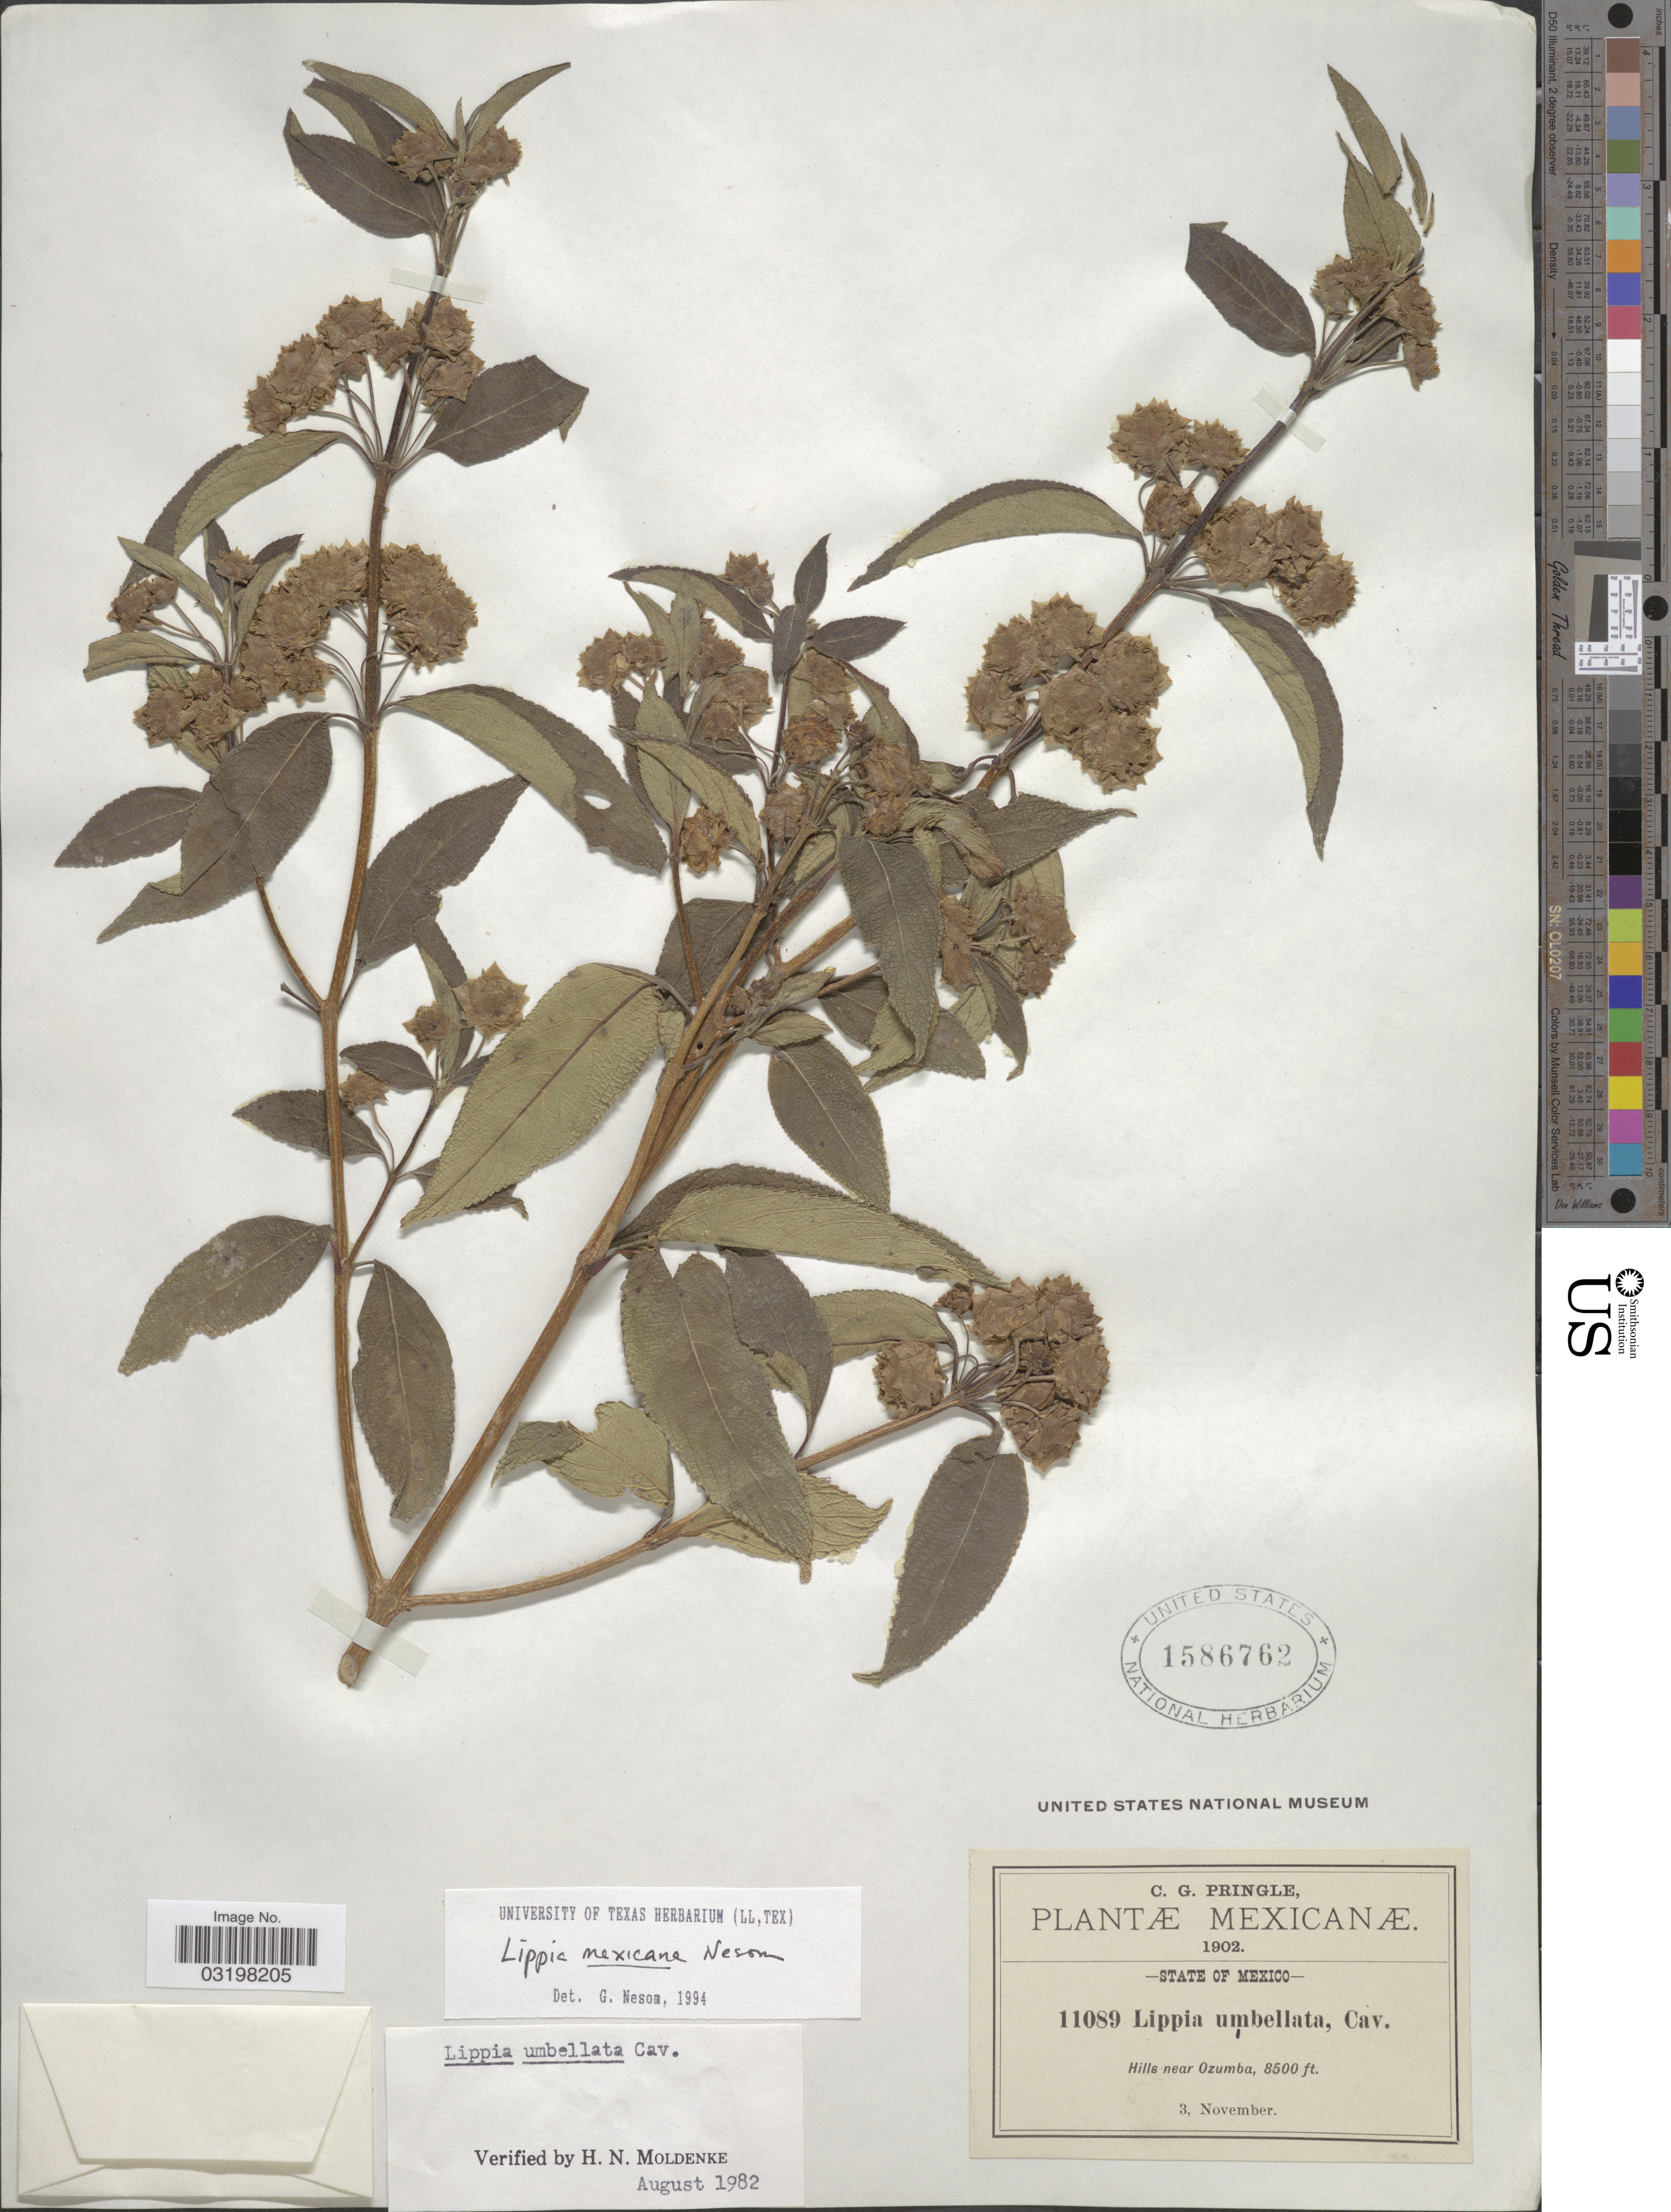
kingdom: Plantae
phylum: Tracheophyta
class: Magnoliopsida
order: Lamiales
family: Verbenaceae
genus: Lippia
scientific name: Lippia mexicana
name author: G.L. Nesom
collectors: C. G. Pringle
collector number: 11089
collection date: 1902-11-03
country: Mexico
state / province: México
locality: Hills near Ozumba.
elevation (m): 2591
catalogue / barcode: US 1586762